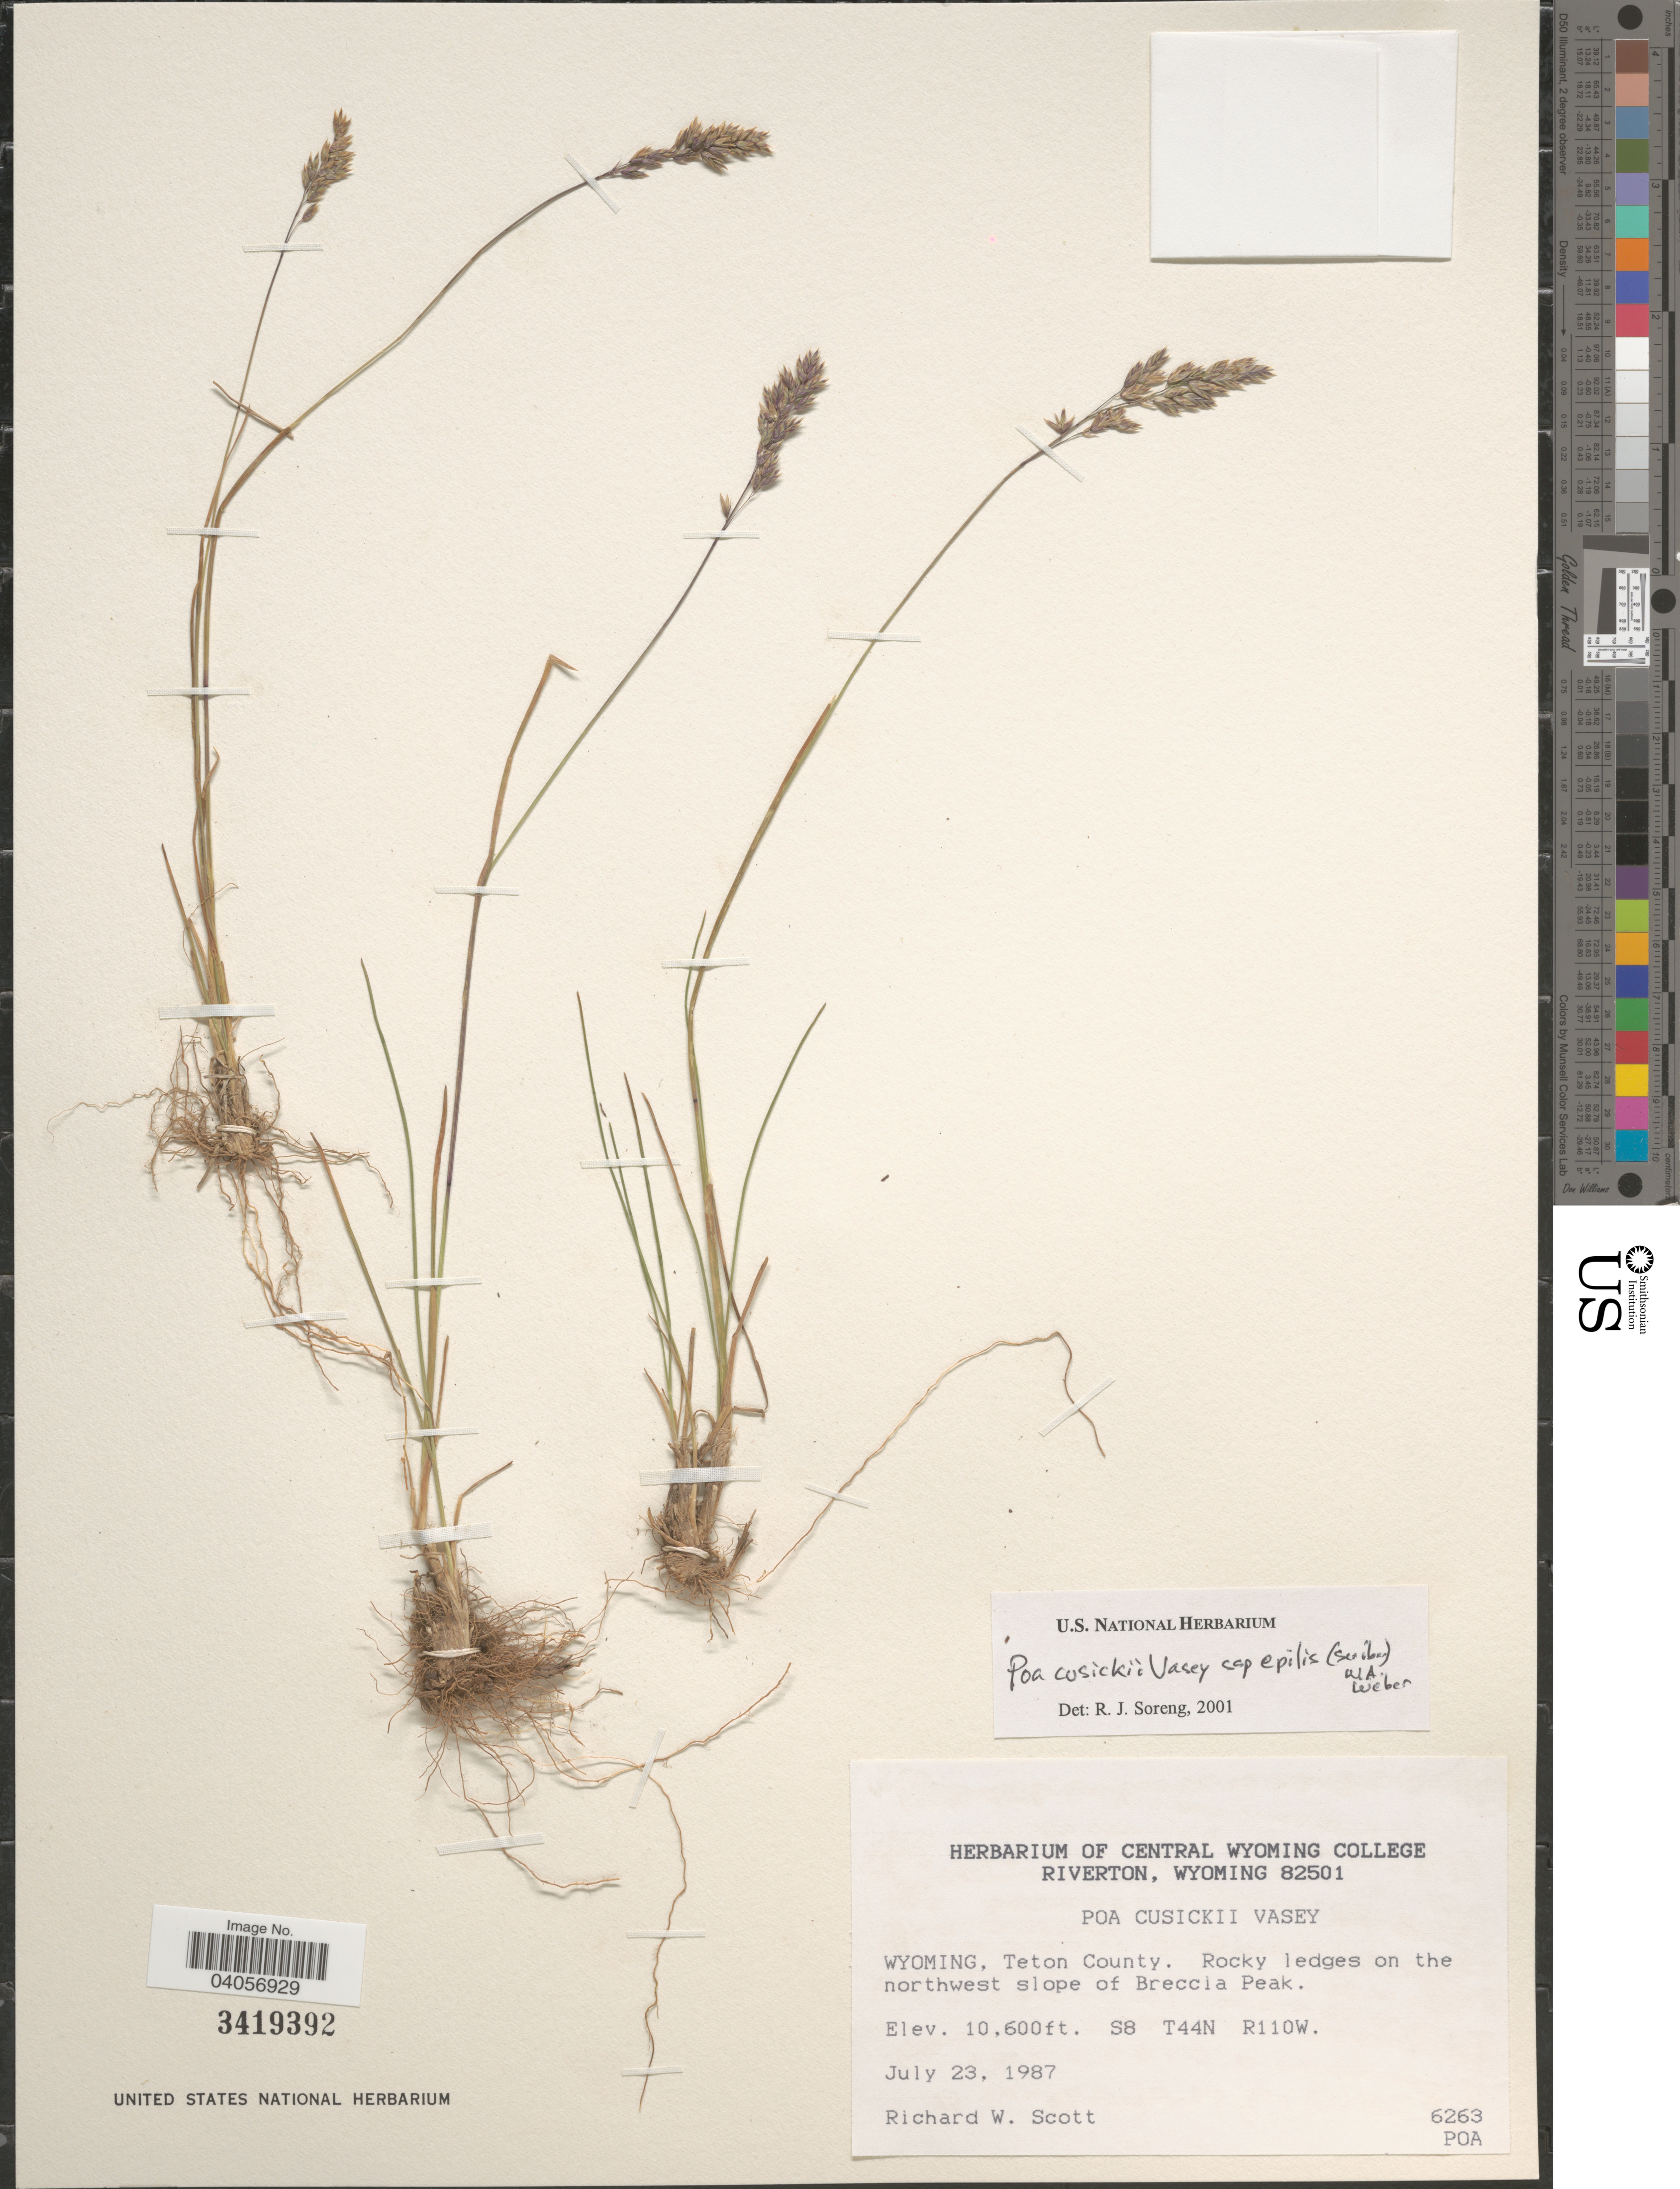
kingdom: Plantae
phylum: Tracheophyta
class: Liliopsida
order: Poales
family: Poaceae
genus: Poa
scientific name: Poa cusickii subsp. epilis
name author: (Scribn.) W.A. Weber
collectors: R. W. Scott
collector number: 6263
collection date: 1987-07-23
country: United States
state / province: Wyoming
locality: Teton County. Rocky ledges on the northwest slope of Breccia Peak. S8 T44N R110W.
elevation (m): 3231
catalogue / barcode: US 3419392